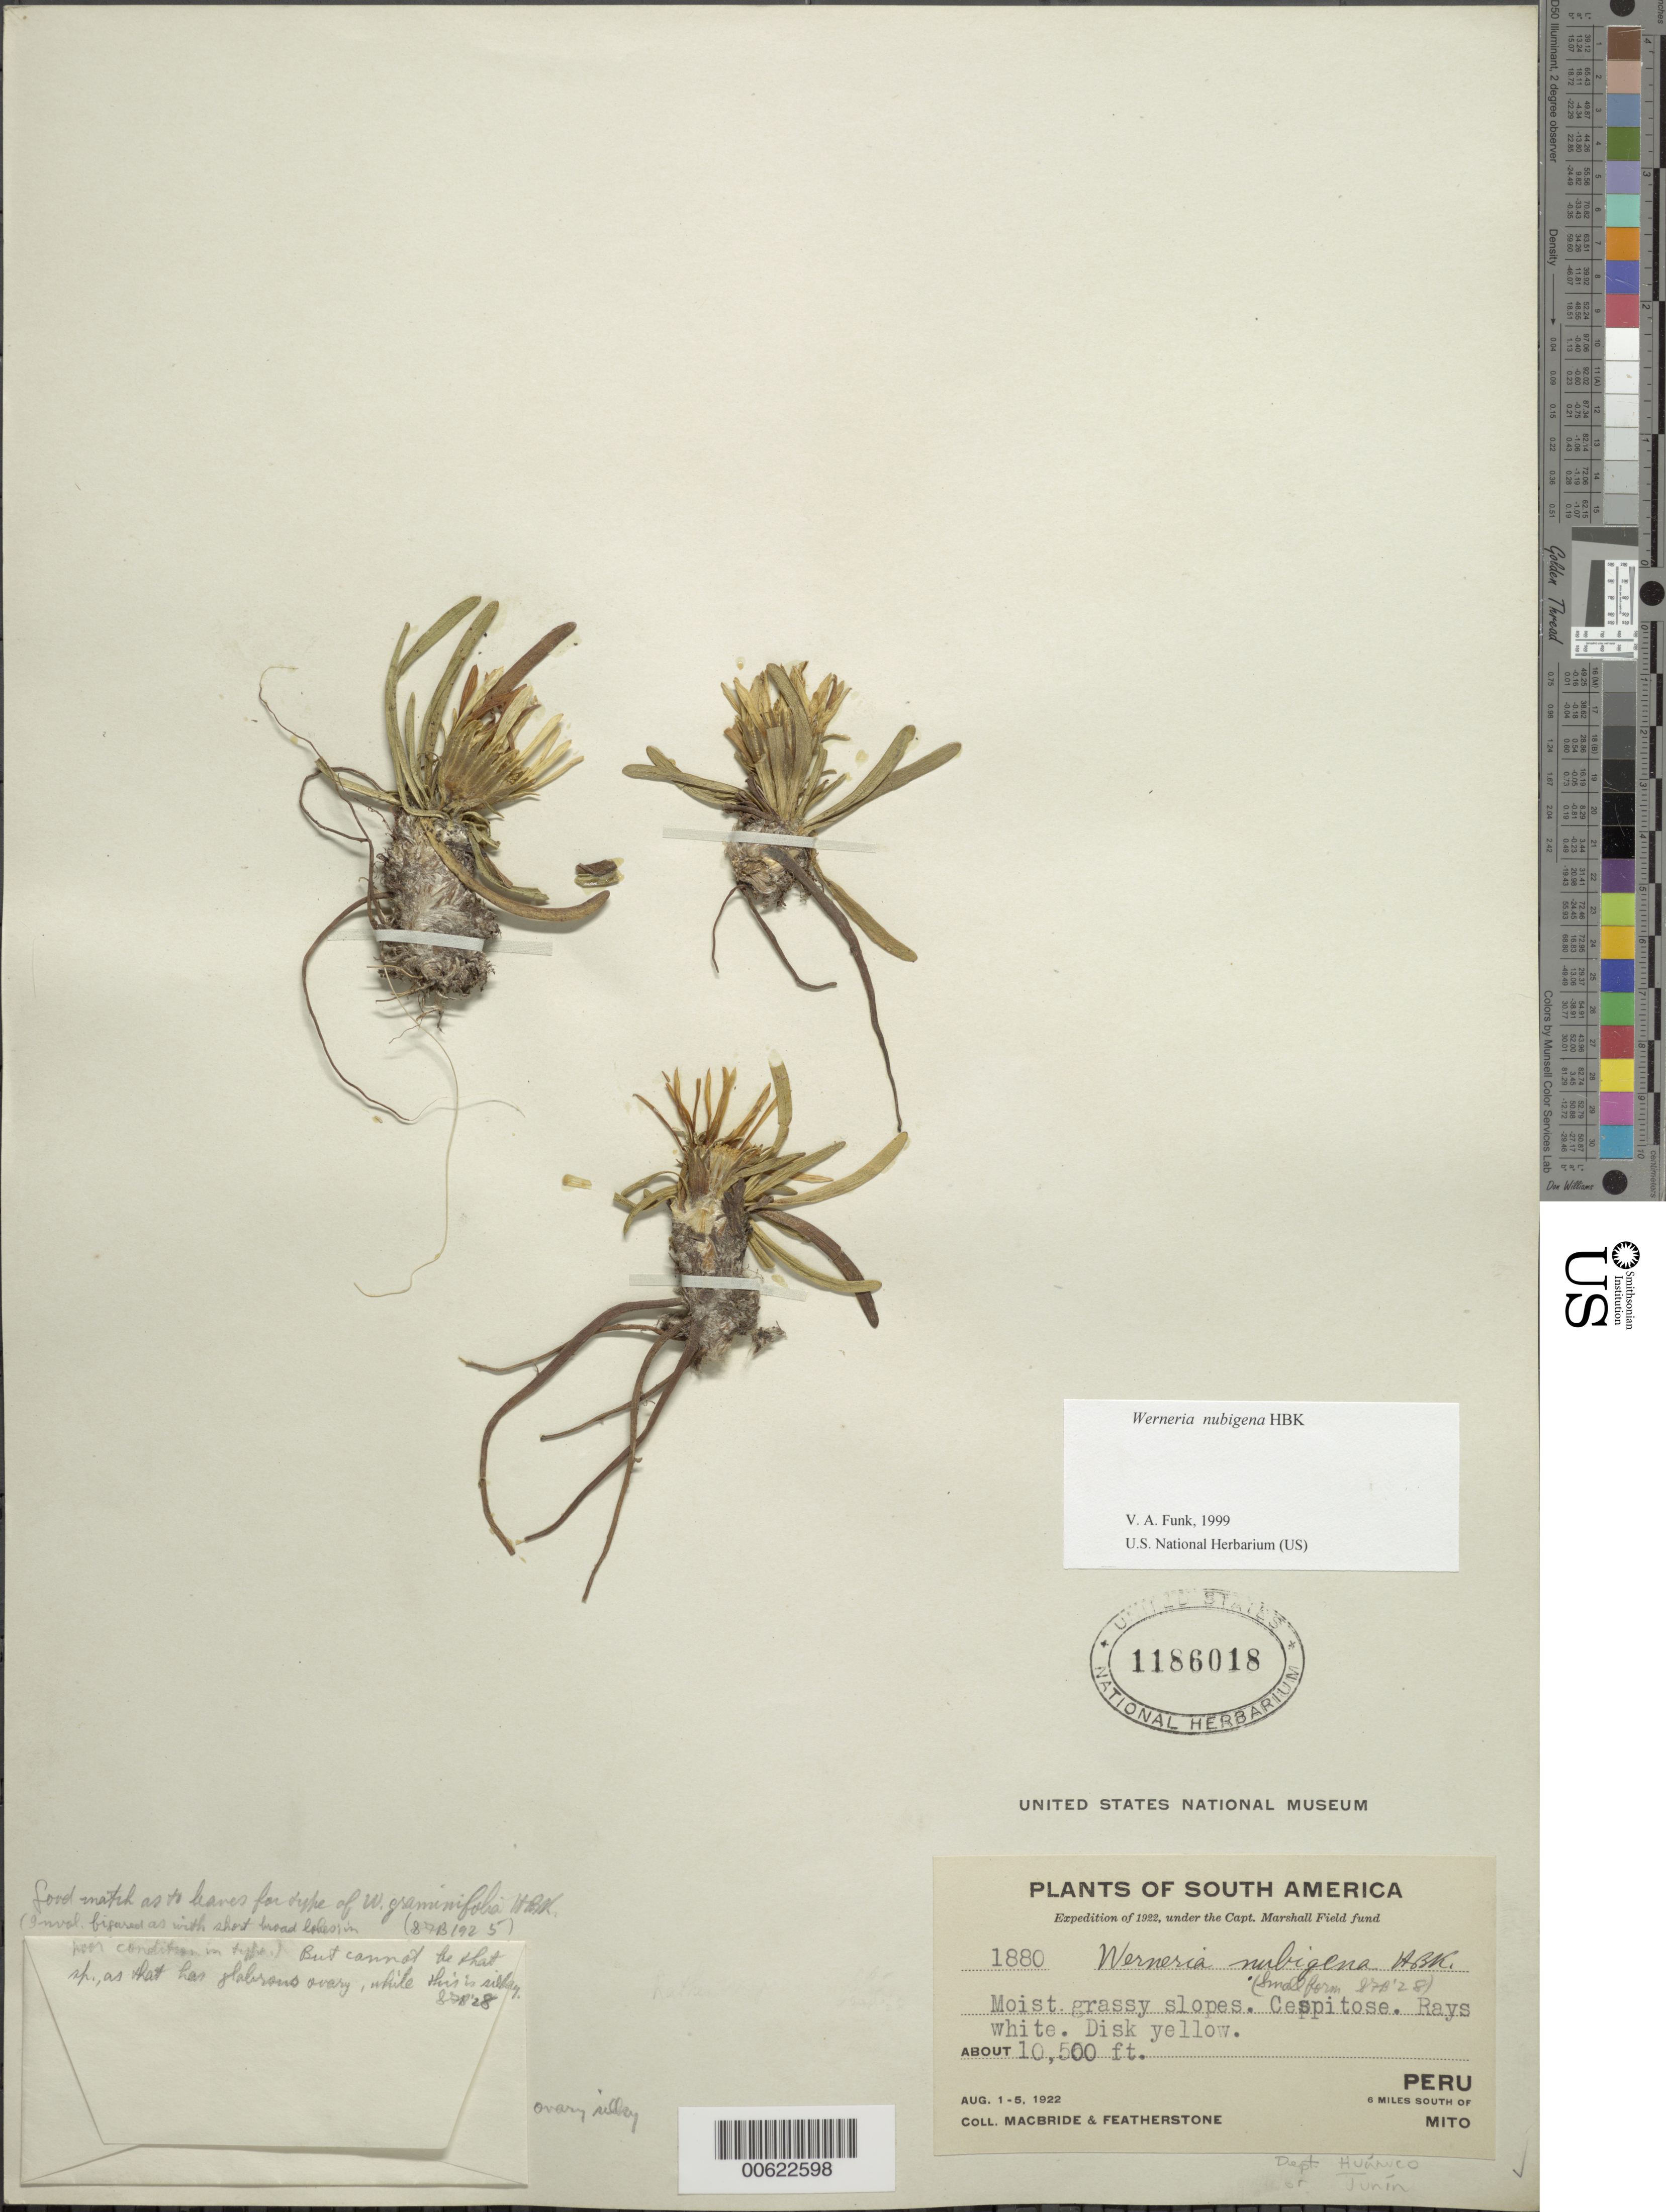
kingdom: Plantae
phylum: Tracheophyta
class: Magnoliopsida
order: Asterales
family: Asteraceae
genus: Werneria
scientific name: Werneria nubigena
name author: Kunth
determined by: Funk, Vicki A., (BOT), Smithsonian Institution - National Museum of Natural History (UNITED STATES)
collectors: J. F. Macbride & W. Featherstone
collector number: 1880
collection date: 1922-08-01/1922-08-05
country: Peru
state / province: Huánuco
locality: Mito, 6 miles S of [3 mitos, most likely seems to the one in Huanuco as Dillon & Ferrera generally cite]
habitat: Moist grassy slopes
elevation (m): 32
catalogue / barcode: US 1186018